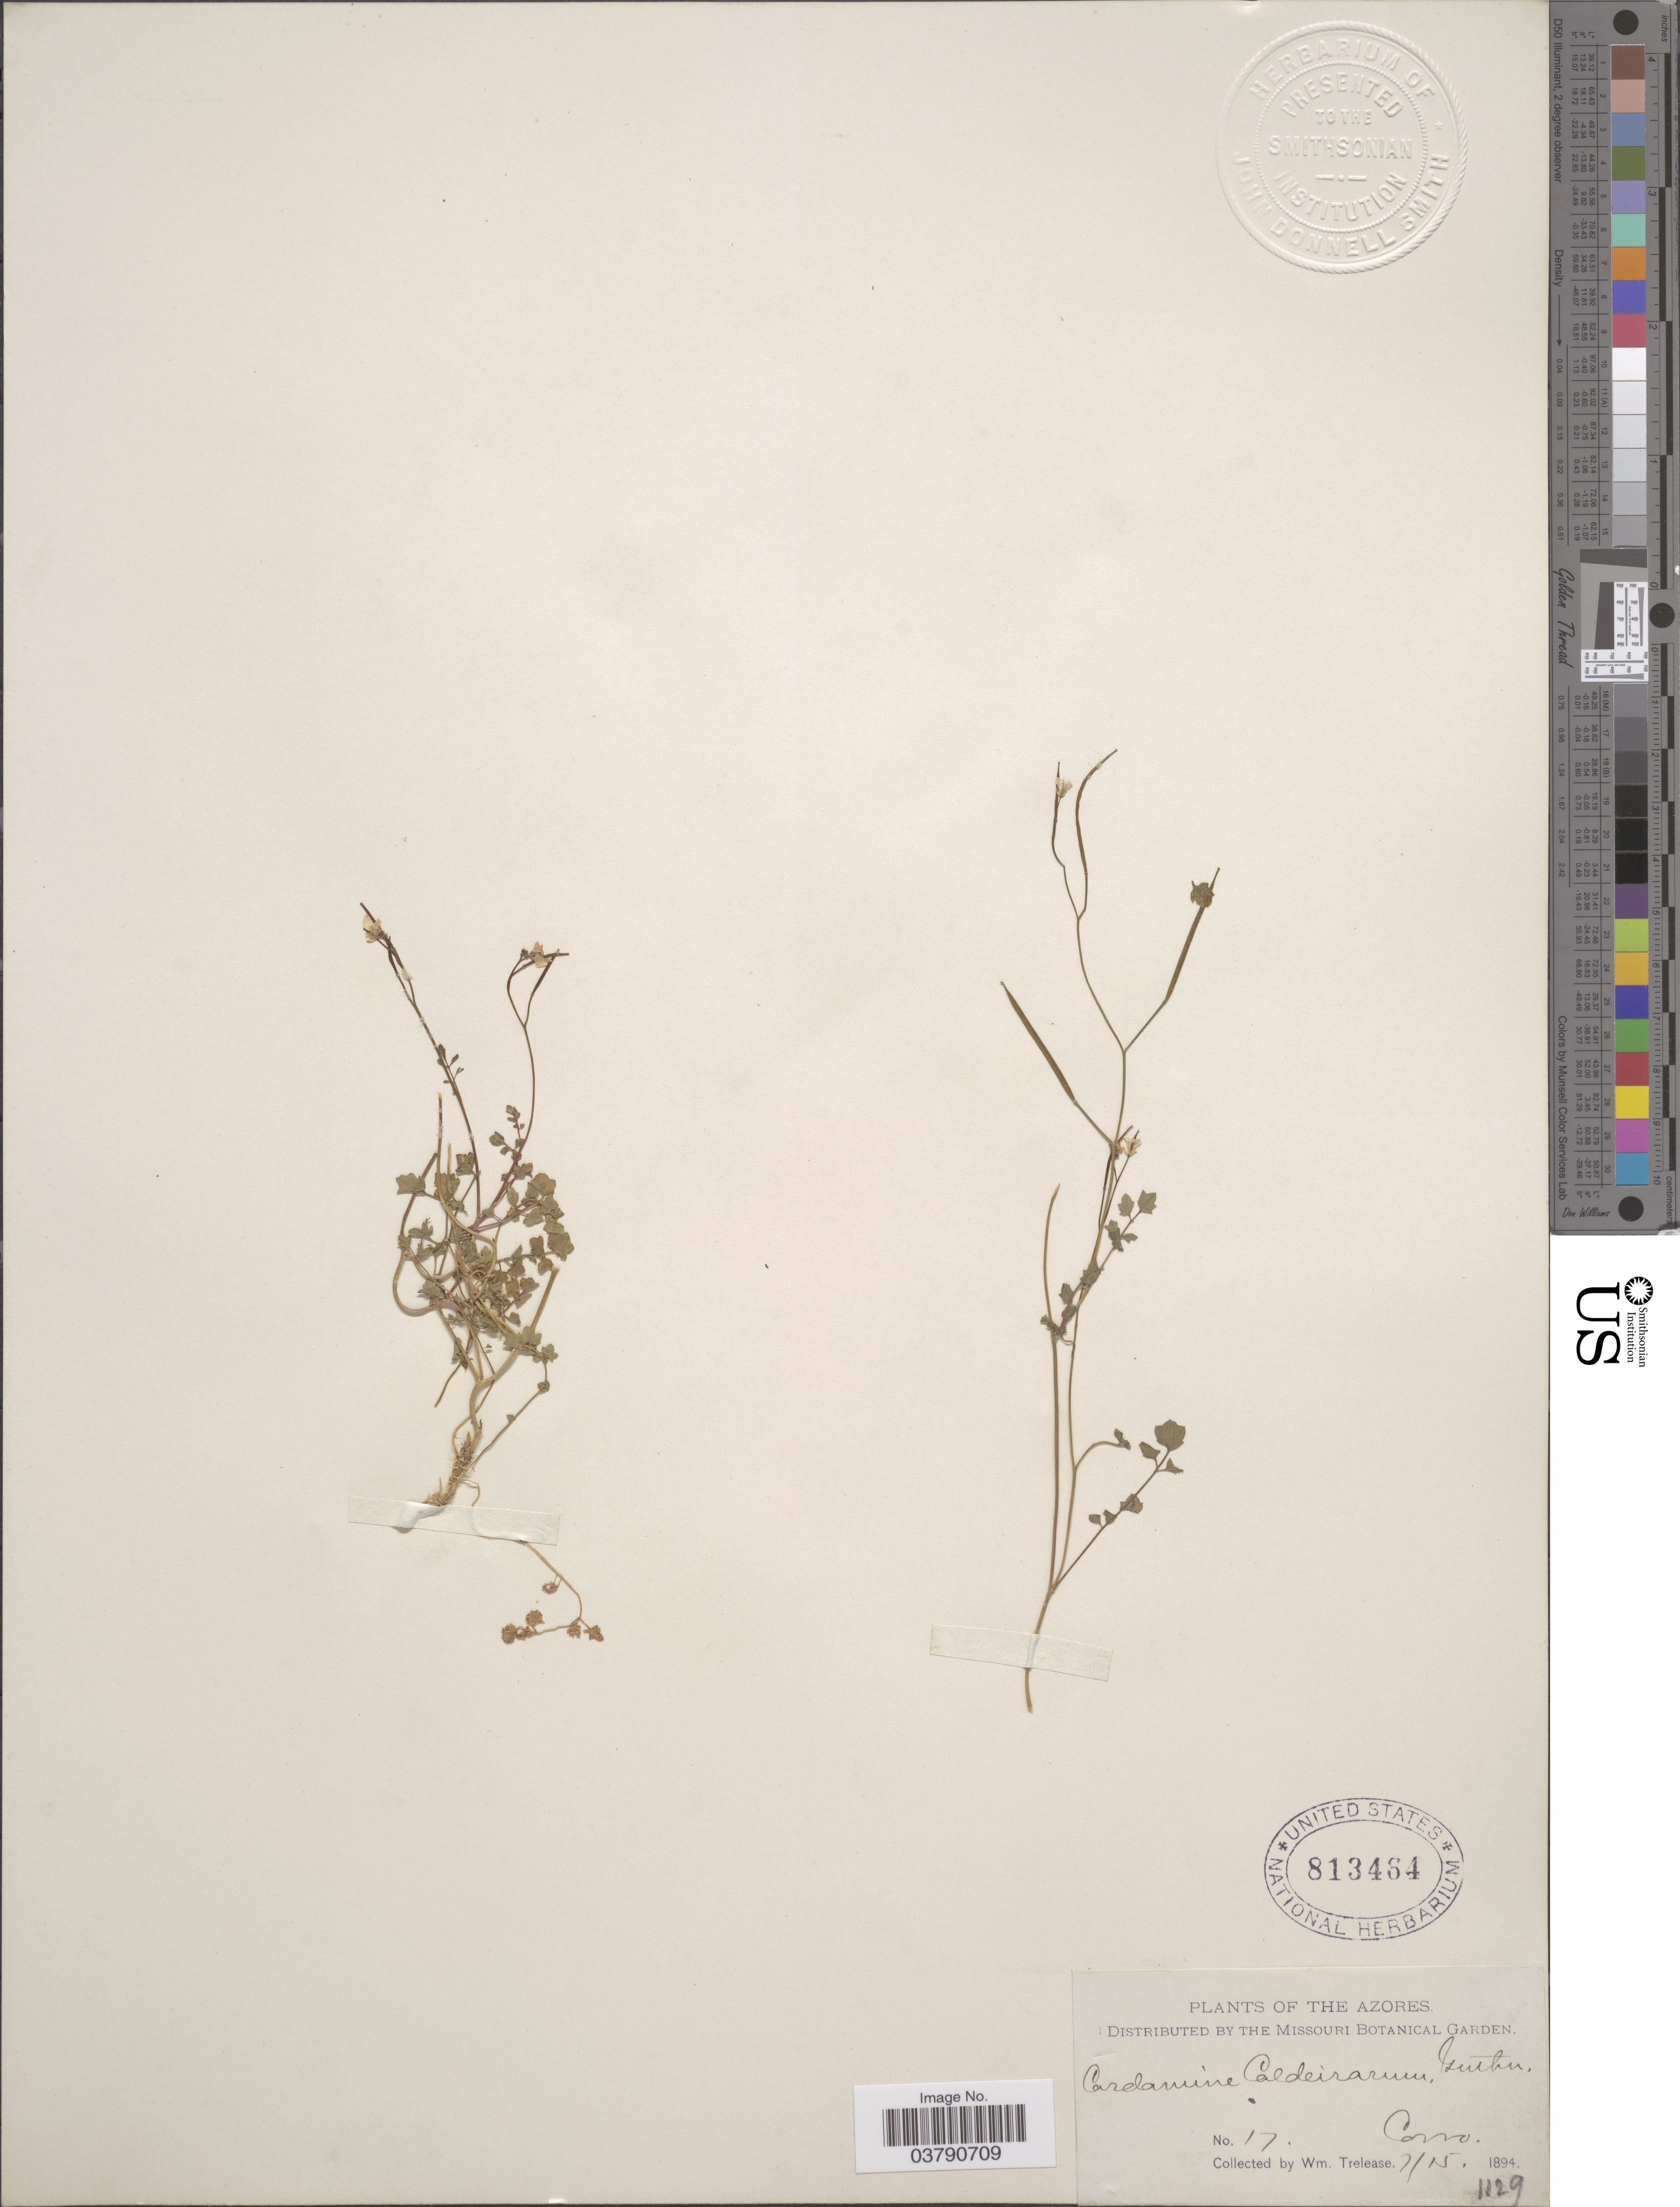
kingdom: Plantae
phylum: Tracheophyta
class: Magnoliopsida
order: Brassicales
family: Brassicaceae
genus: Cardamine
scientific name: Cardamine caldeirarum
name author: Guthnick ex Seub.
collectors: W. Trelease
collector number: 17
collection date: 1894-07-15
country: Portugal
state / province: Azores (Aut. Reg.)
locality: Corvo.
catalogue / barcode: US 813464